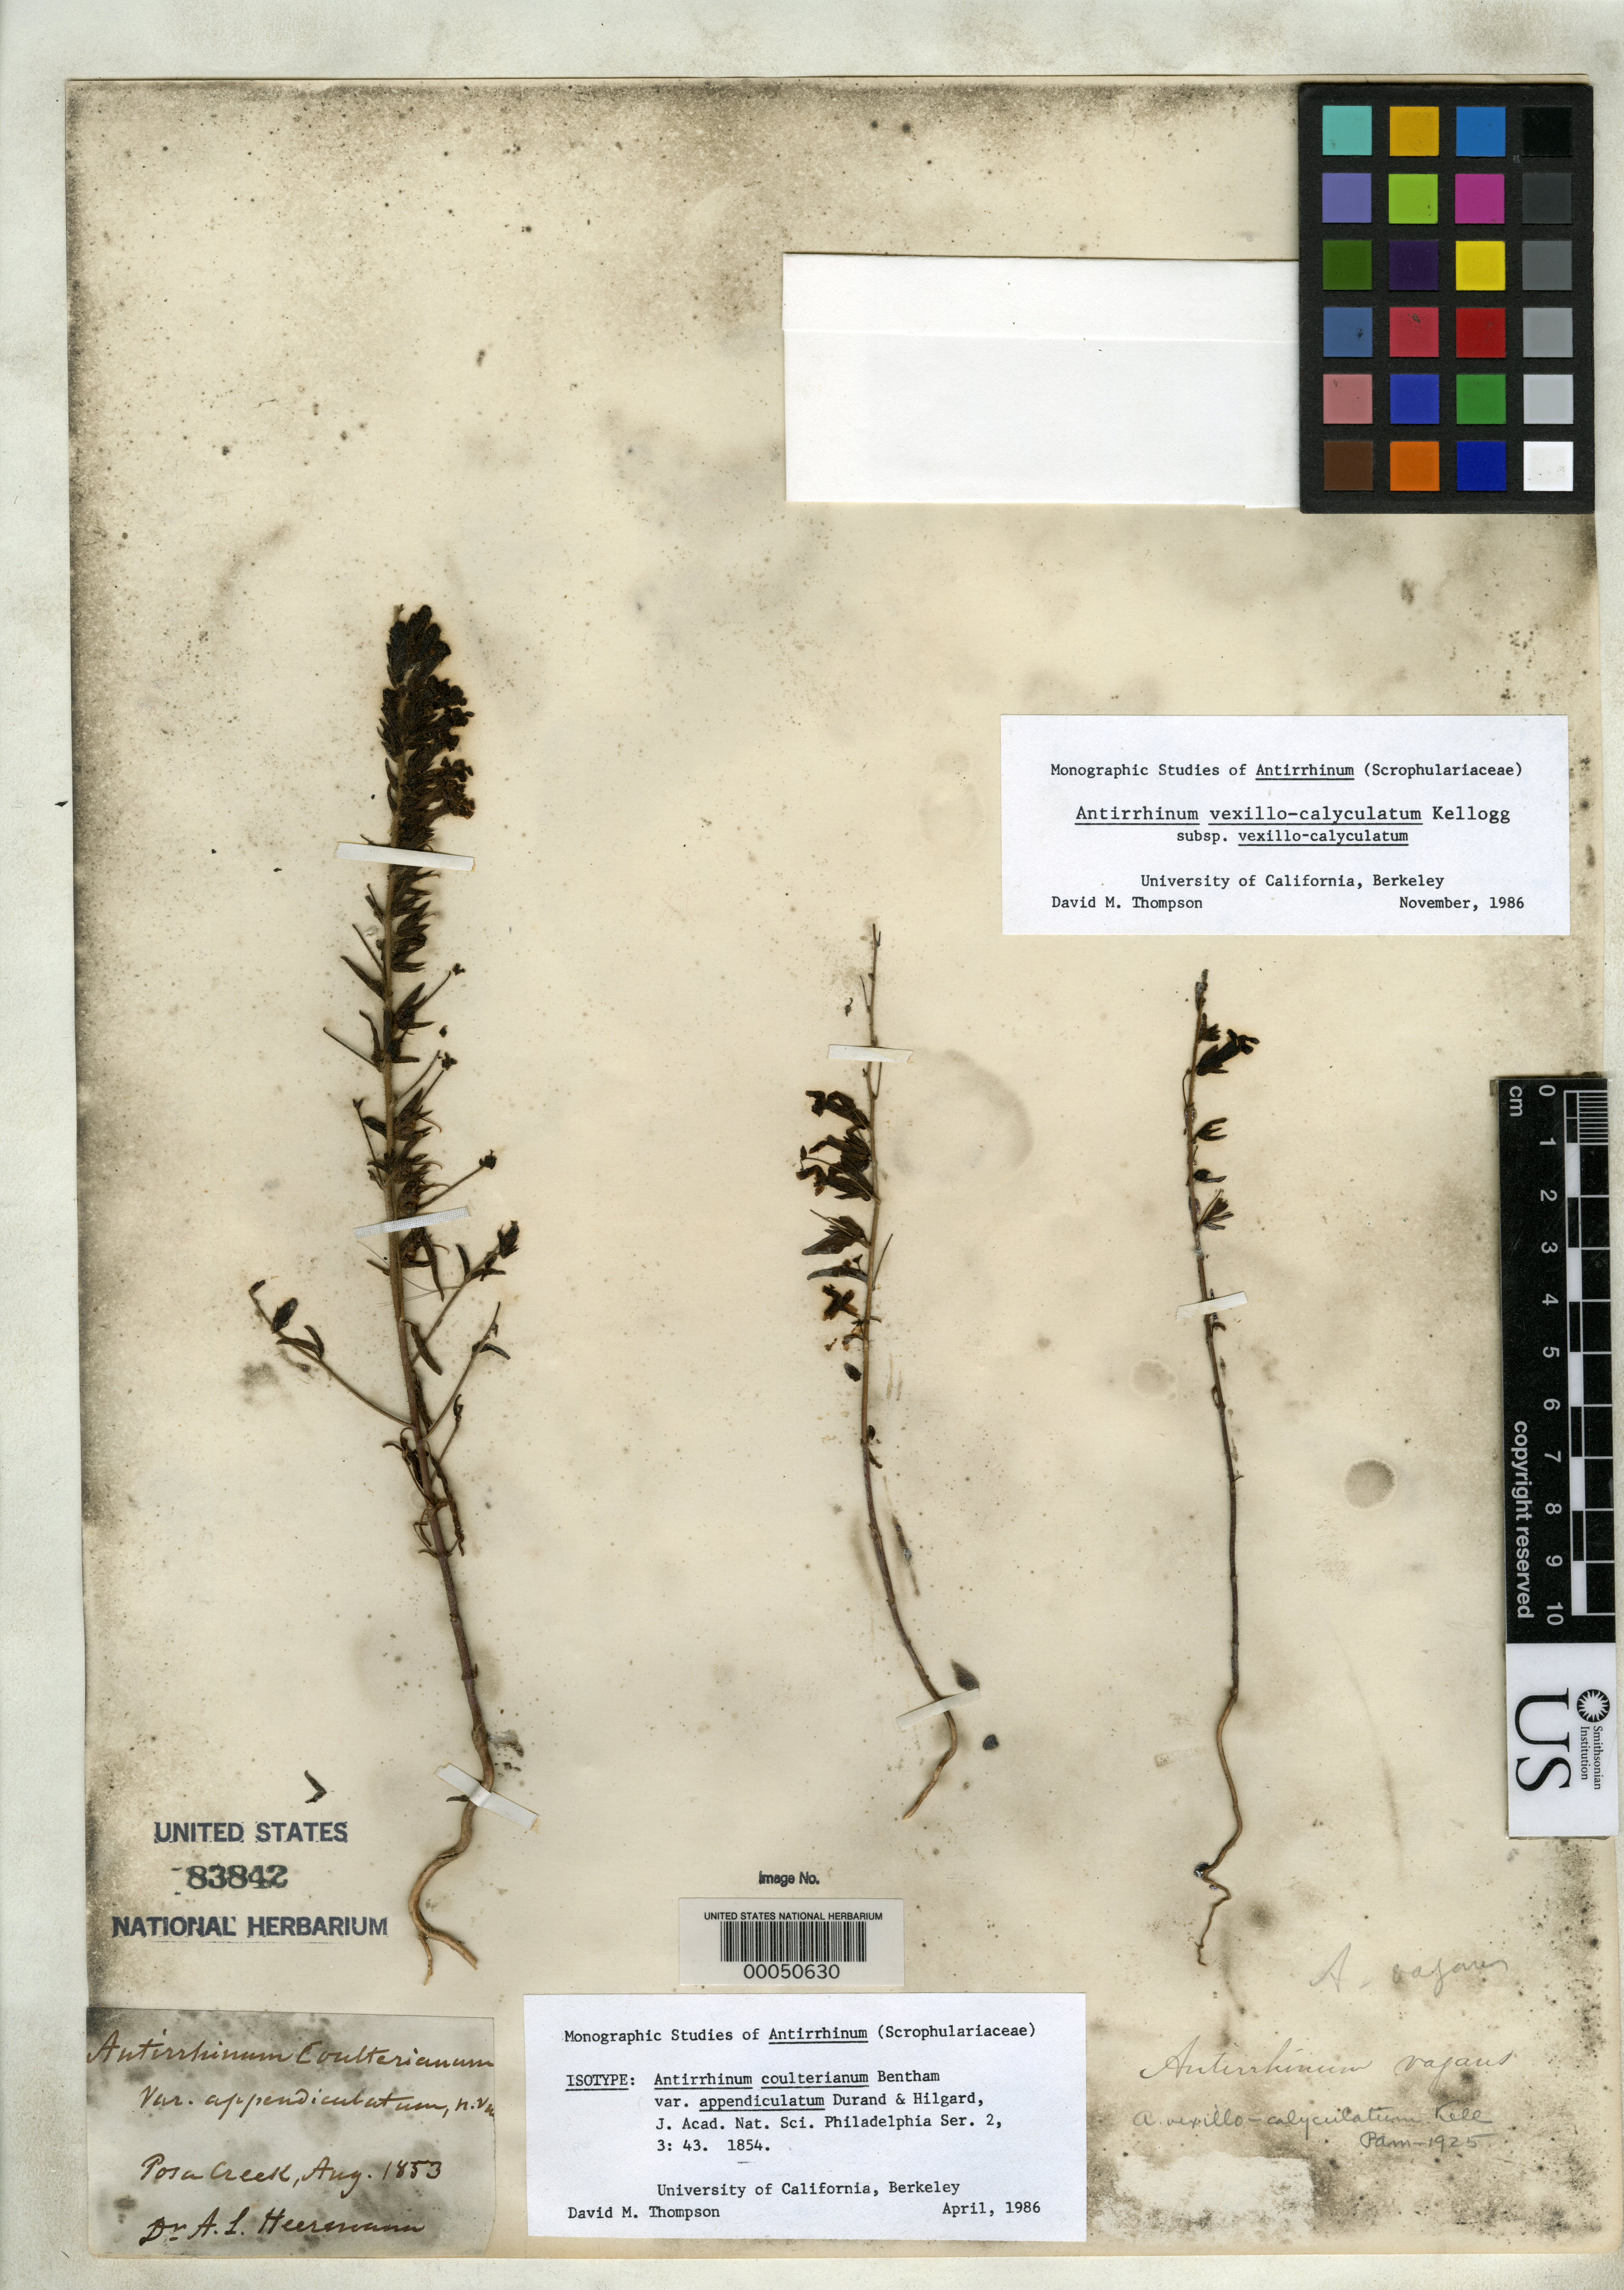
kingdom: Plantae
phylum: Tracheophyta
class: Magnoliopsida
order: Lamiales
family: Plantaginaceae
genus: Antirrhinum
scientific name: Antirrhinum coulterianum var. appendiculatum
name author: Durand & Hilg.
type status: Isotype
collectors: A. Heermann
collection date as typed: Aug 1853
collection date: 1853-08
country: United States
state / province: California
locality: Posa Creek.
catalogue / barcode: US 83842